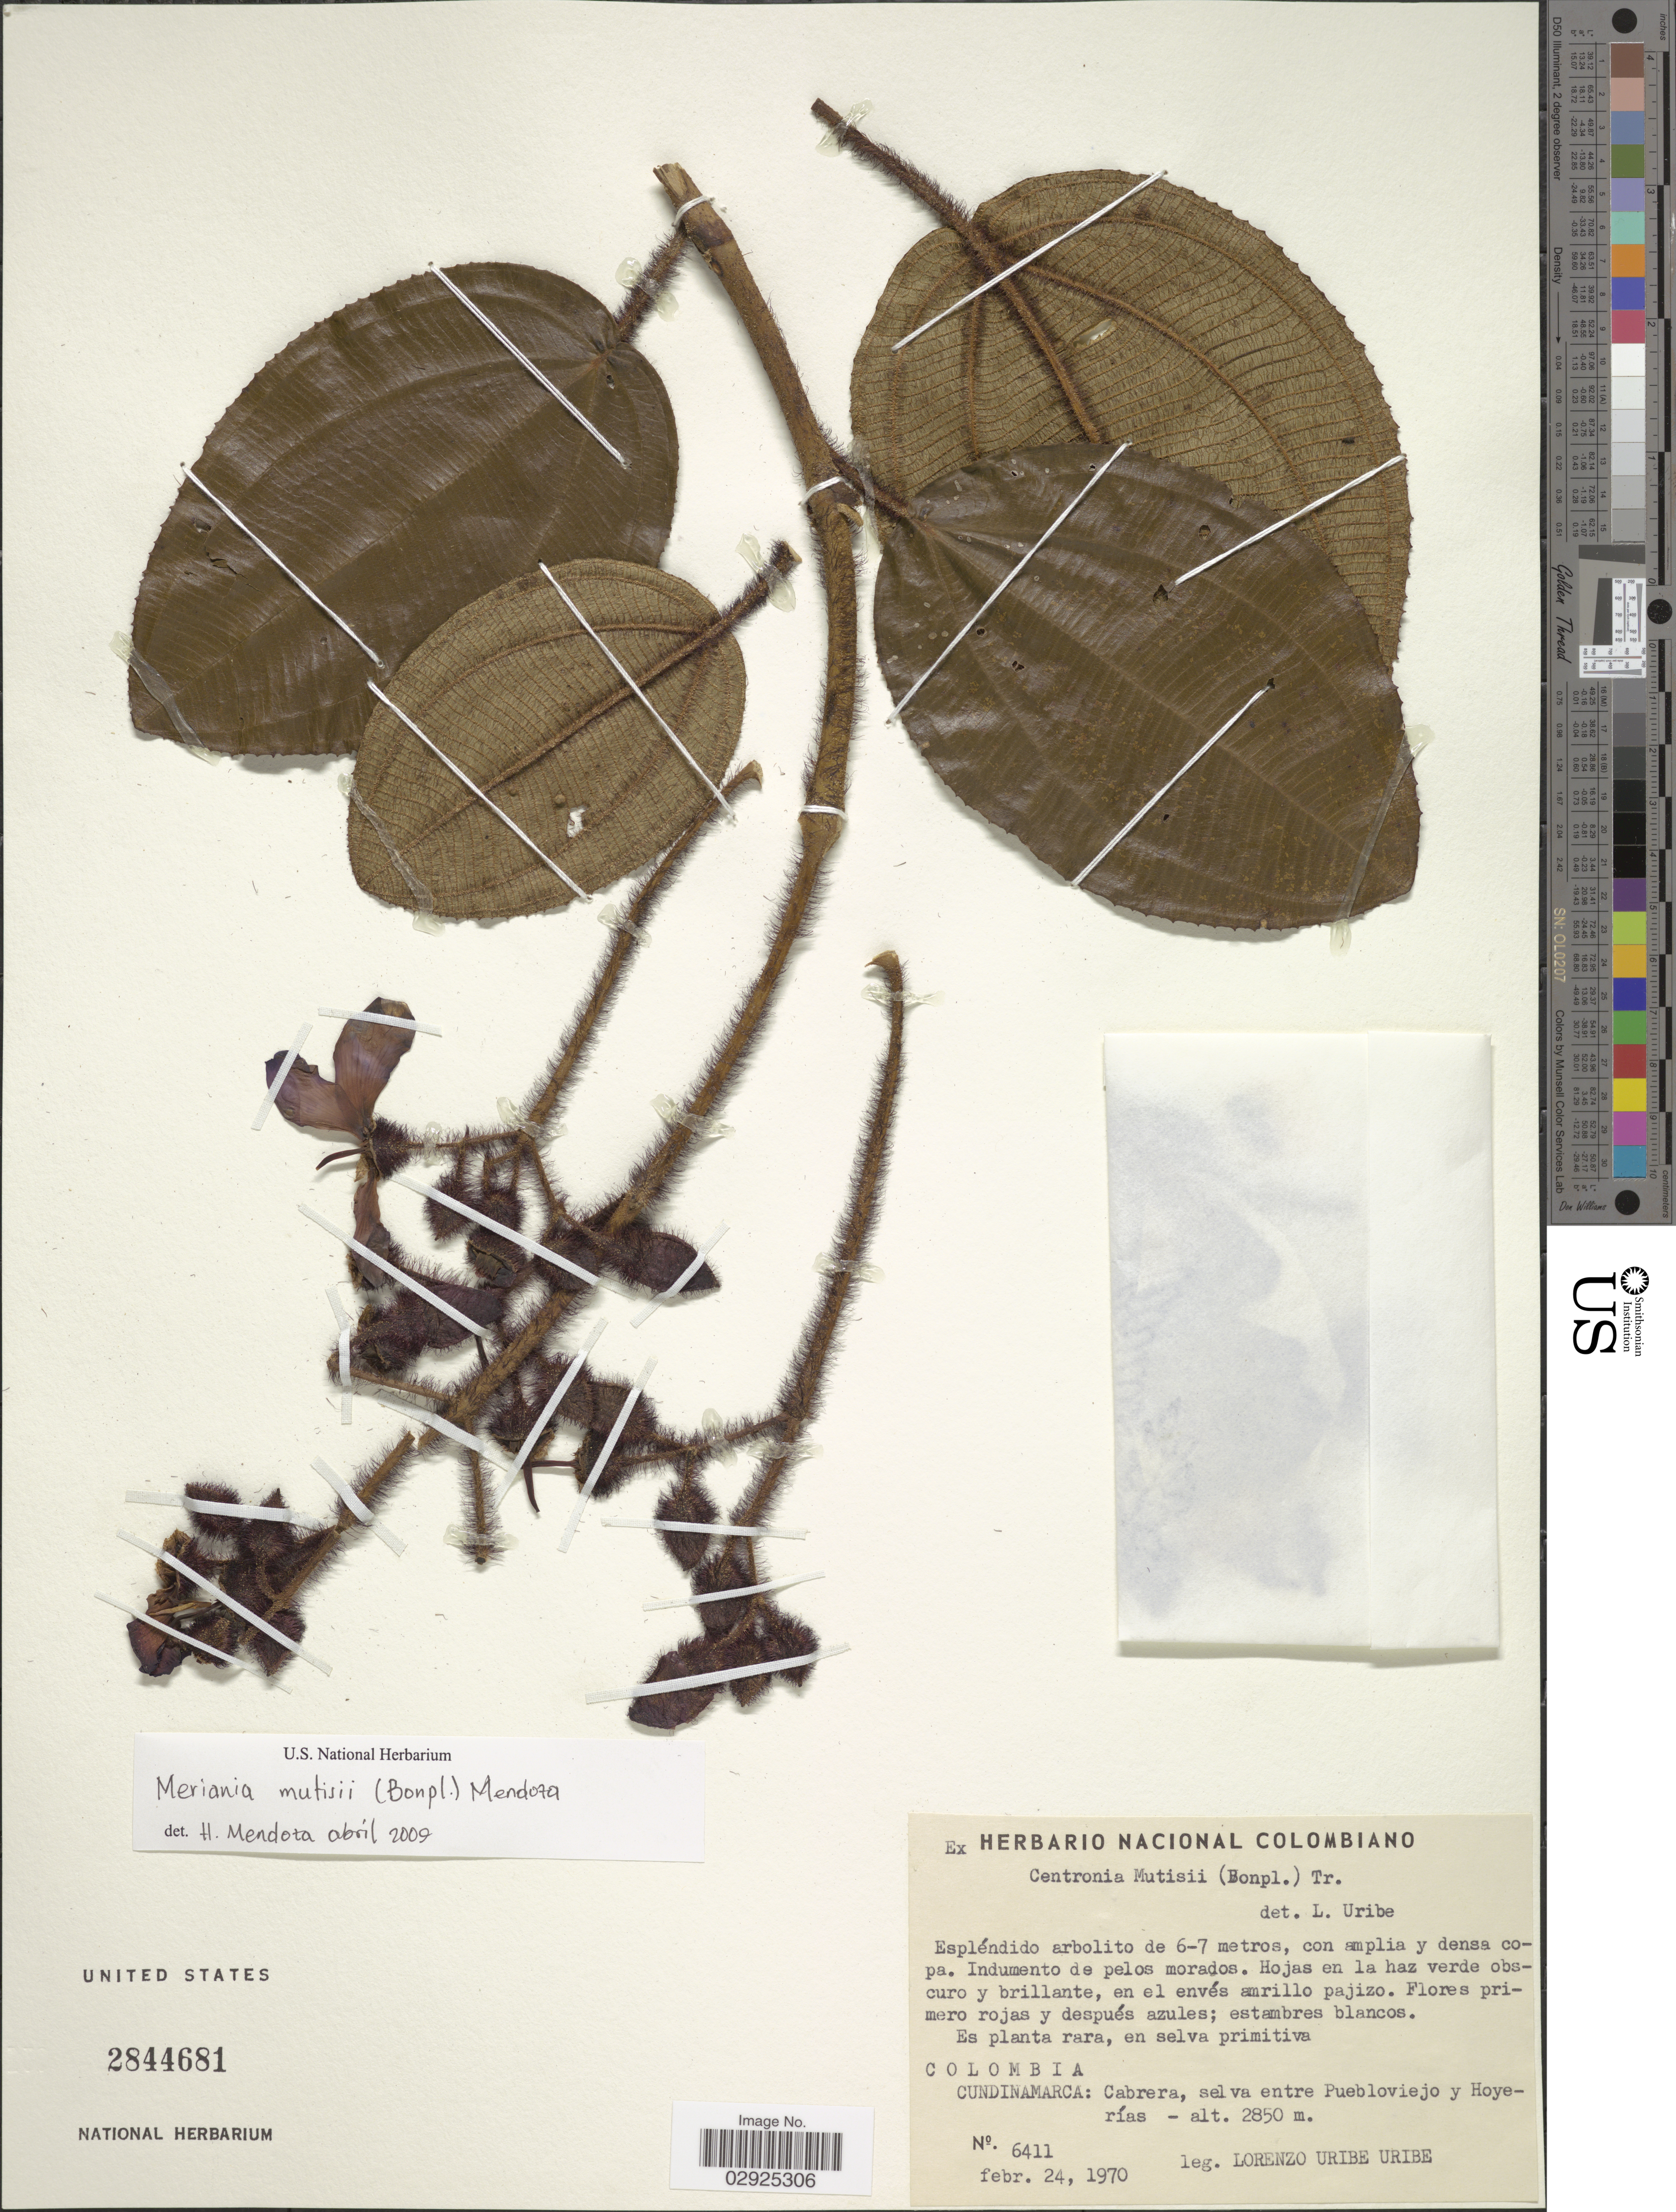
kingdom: Plantae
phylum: Tracheophyta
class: Magnoliopsida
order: Myrtales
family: Melastomataceae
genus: Meriania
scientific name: Meriania mutisii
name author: (Bonpl.) Humberto Mend. & Fern. Alonso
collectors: L. Uribe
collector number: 6411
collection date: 1970-02-24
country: Colombia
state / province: Cundinamarca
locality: Cabrera, selva entre Puebloviejo y Hoyerías.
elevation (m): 2850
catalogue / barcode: US 2844681